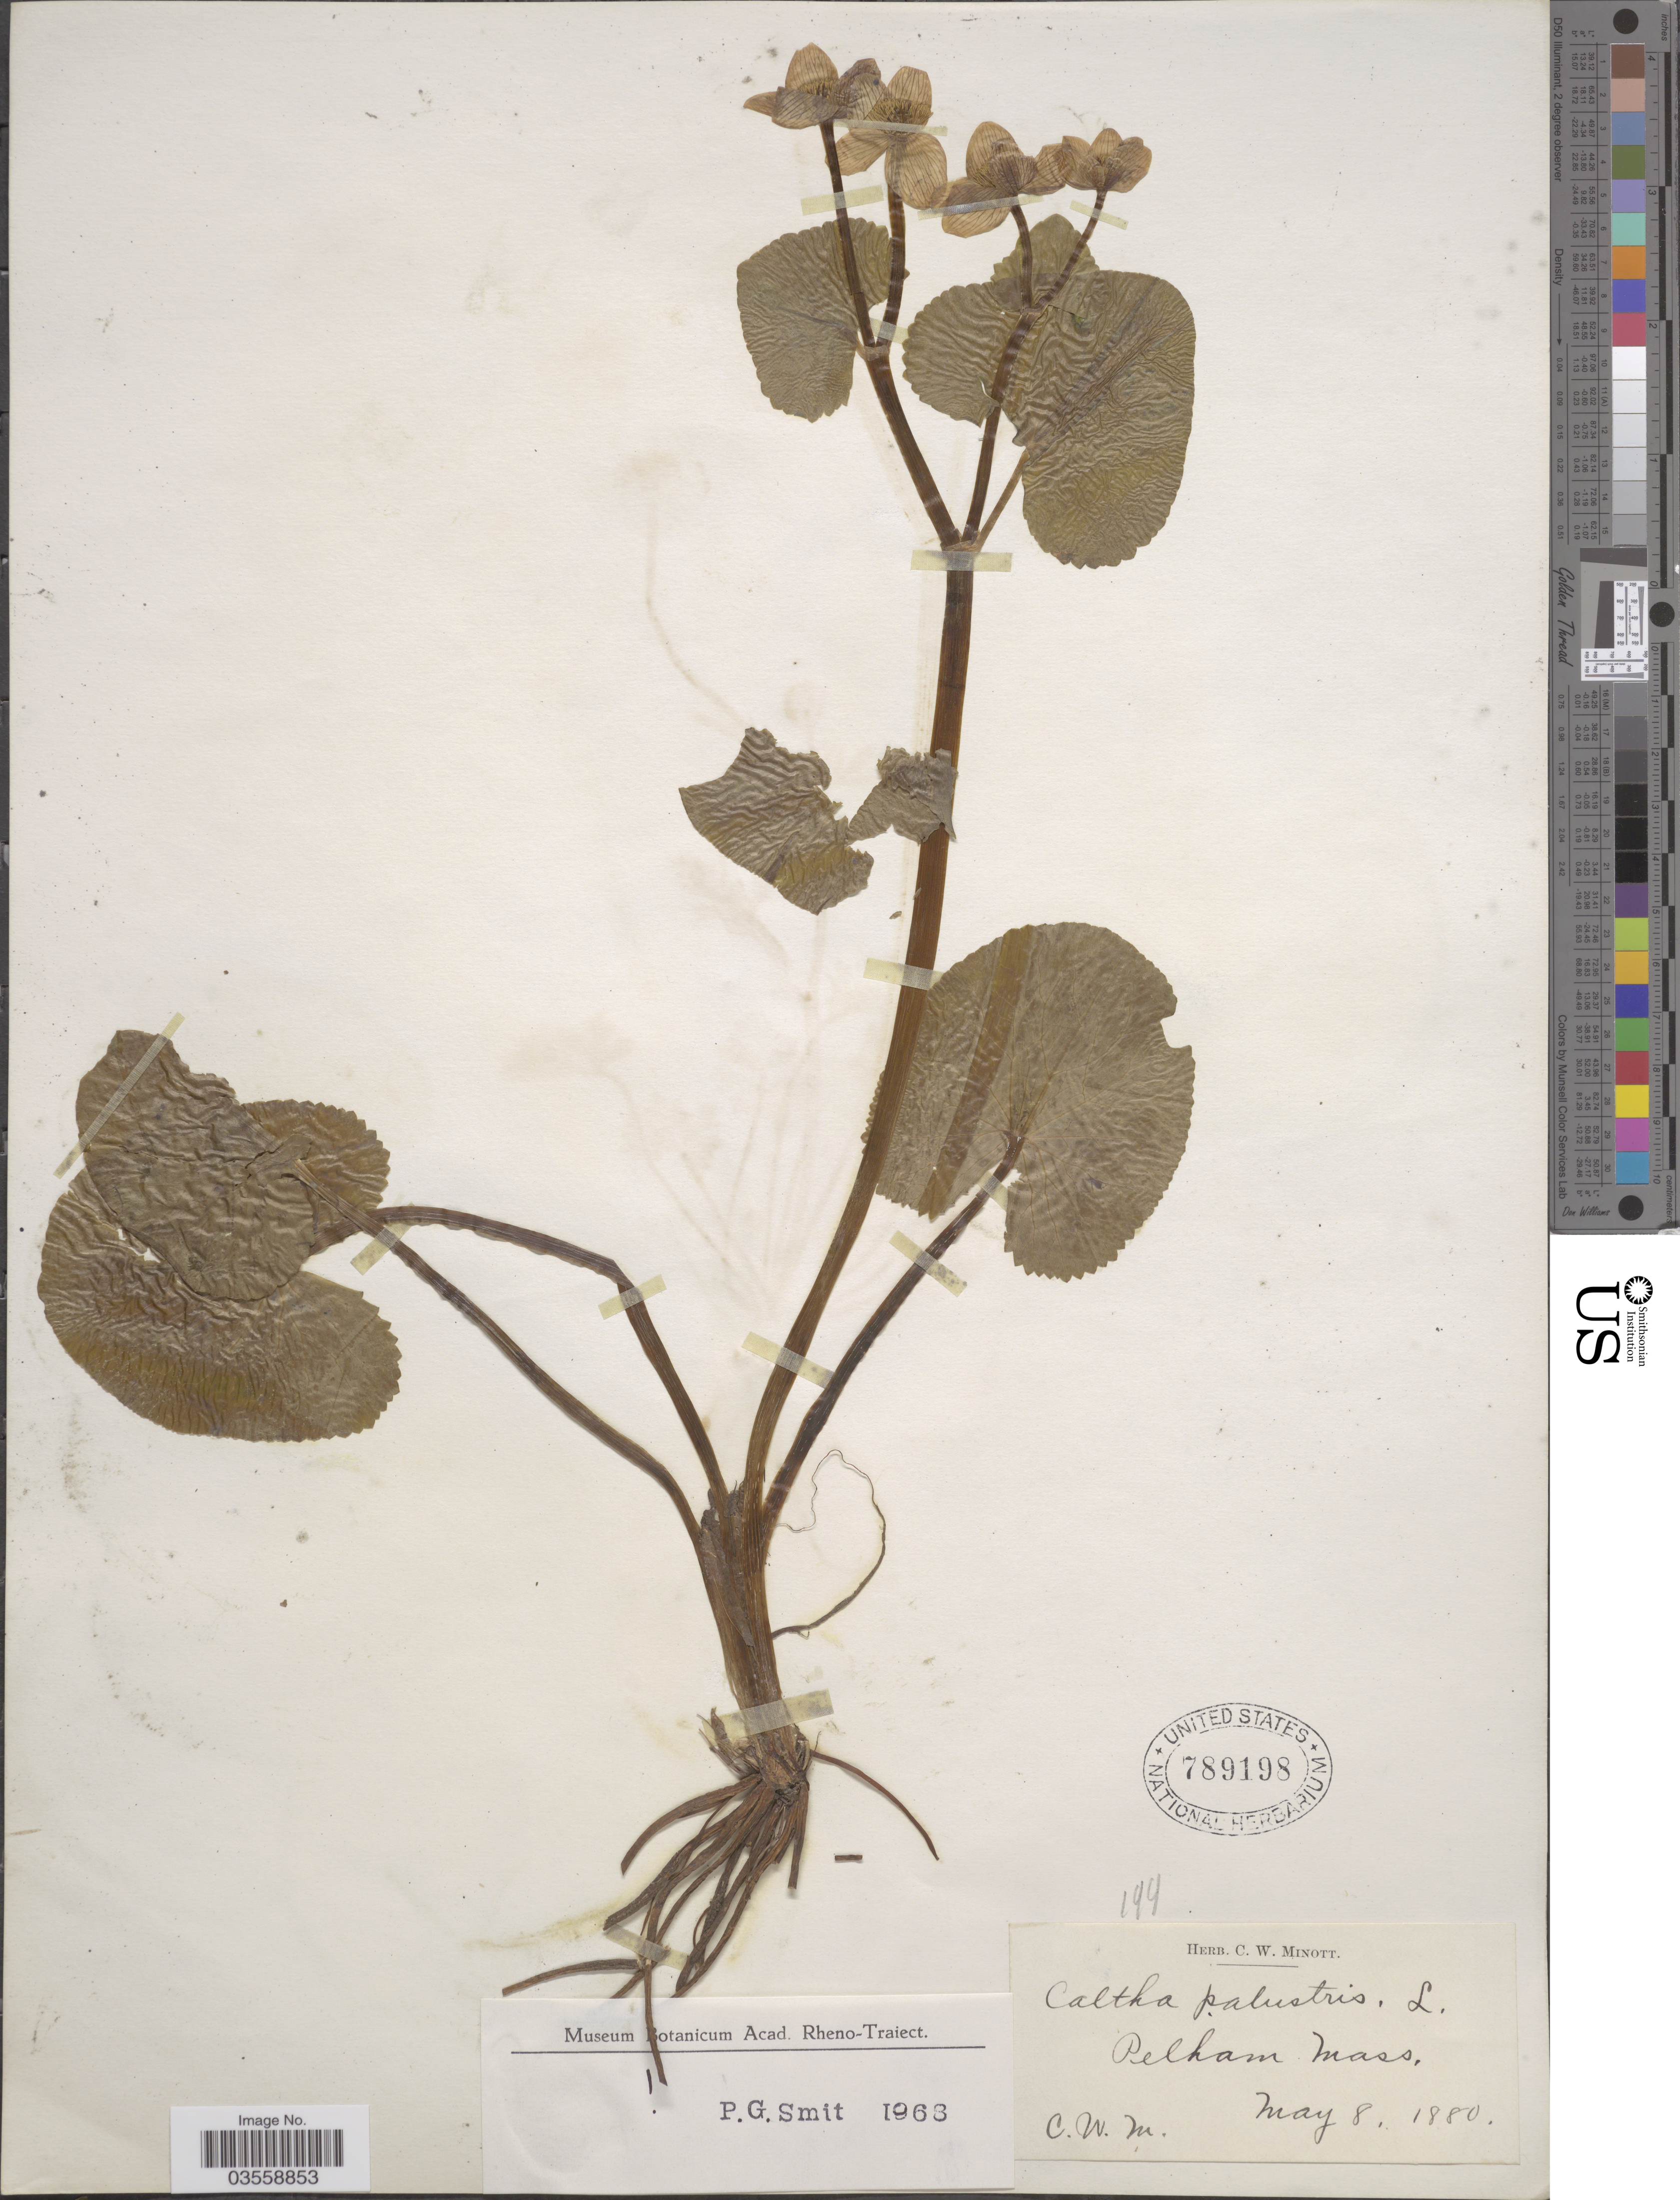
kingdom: Plantae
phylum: Tracheophyta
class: Magnoliopsida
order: Ranunculales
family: Ranunculaceae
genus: Caltha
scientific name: Caltha palustris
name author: L.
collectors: C. Minott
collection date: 1880-05-08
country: United States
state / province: Massachusetts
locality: Pelham.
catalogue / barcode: US 789198